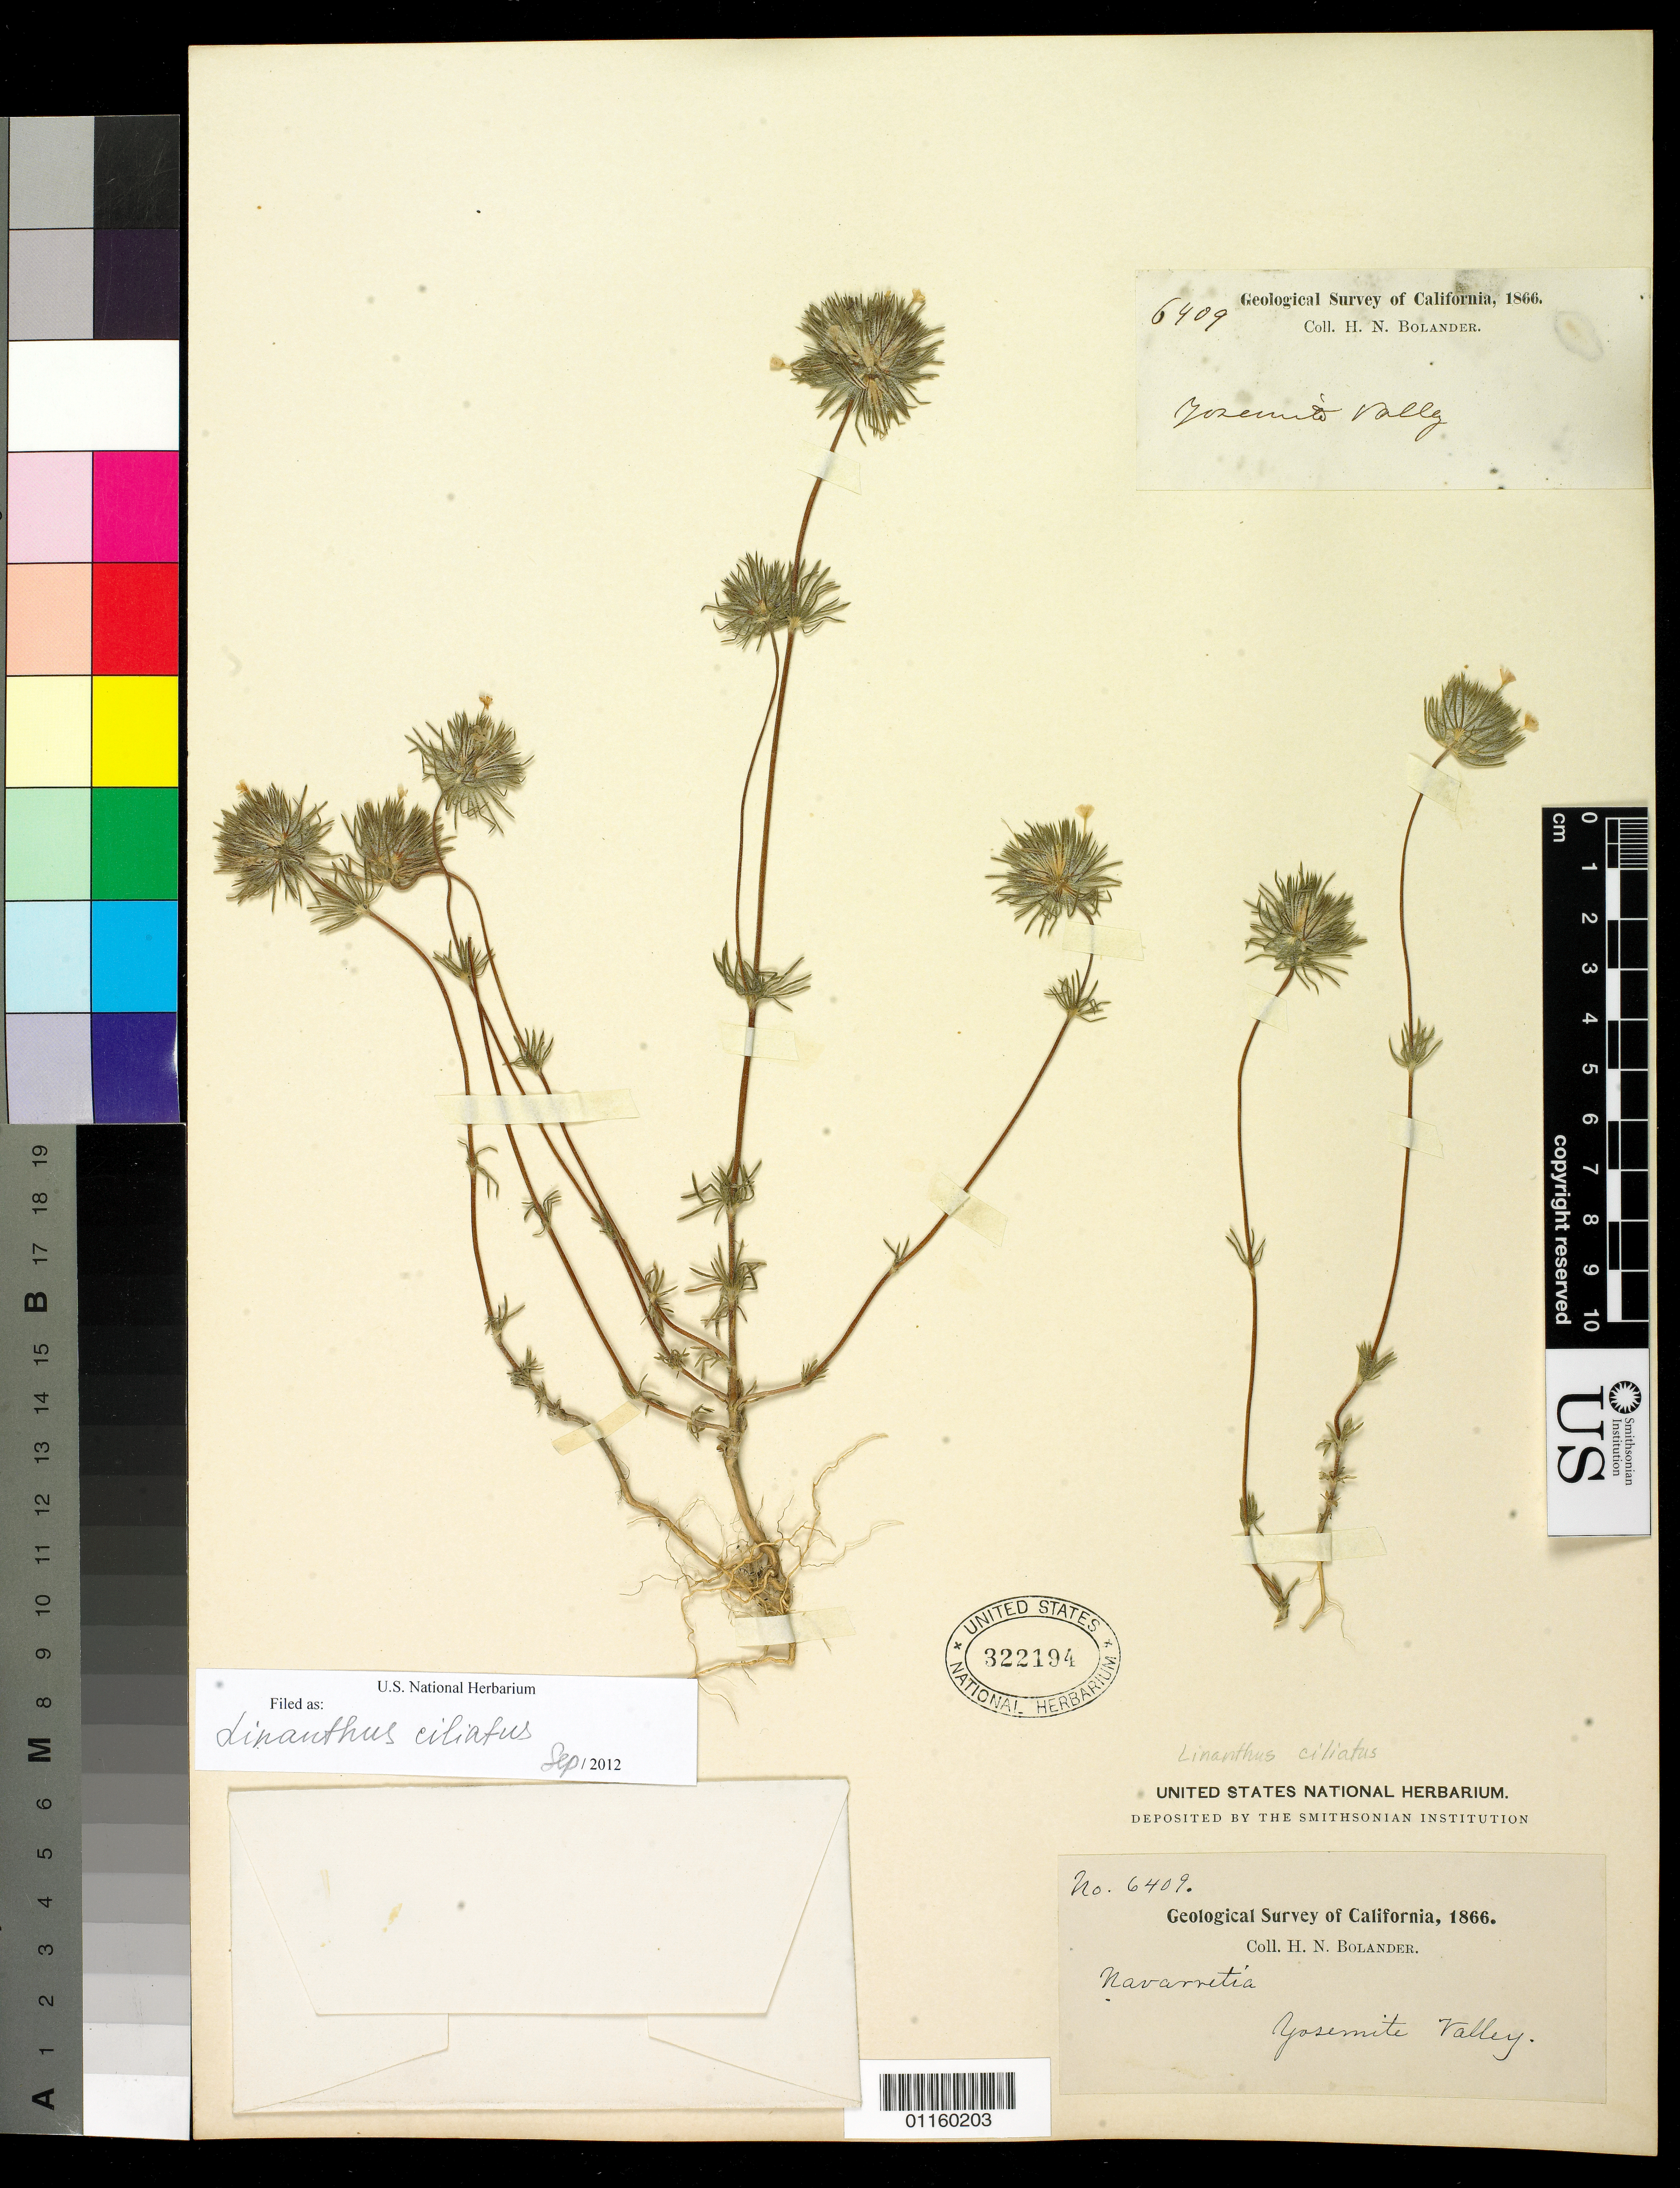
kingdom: Plantae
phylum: Tracheophyta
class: Magnoliopsida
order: Ericales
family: Polemoniaceae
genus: Leptosiphon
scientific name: Leptosiphon ciliatus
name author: (Benth.) Jeps.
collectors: H. Bolander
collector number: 6409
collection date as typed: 1866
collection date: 1866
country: United States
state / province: California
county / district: Mariposa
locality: Yosemite Valley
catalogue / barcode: US 322194